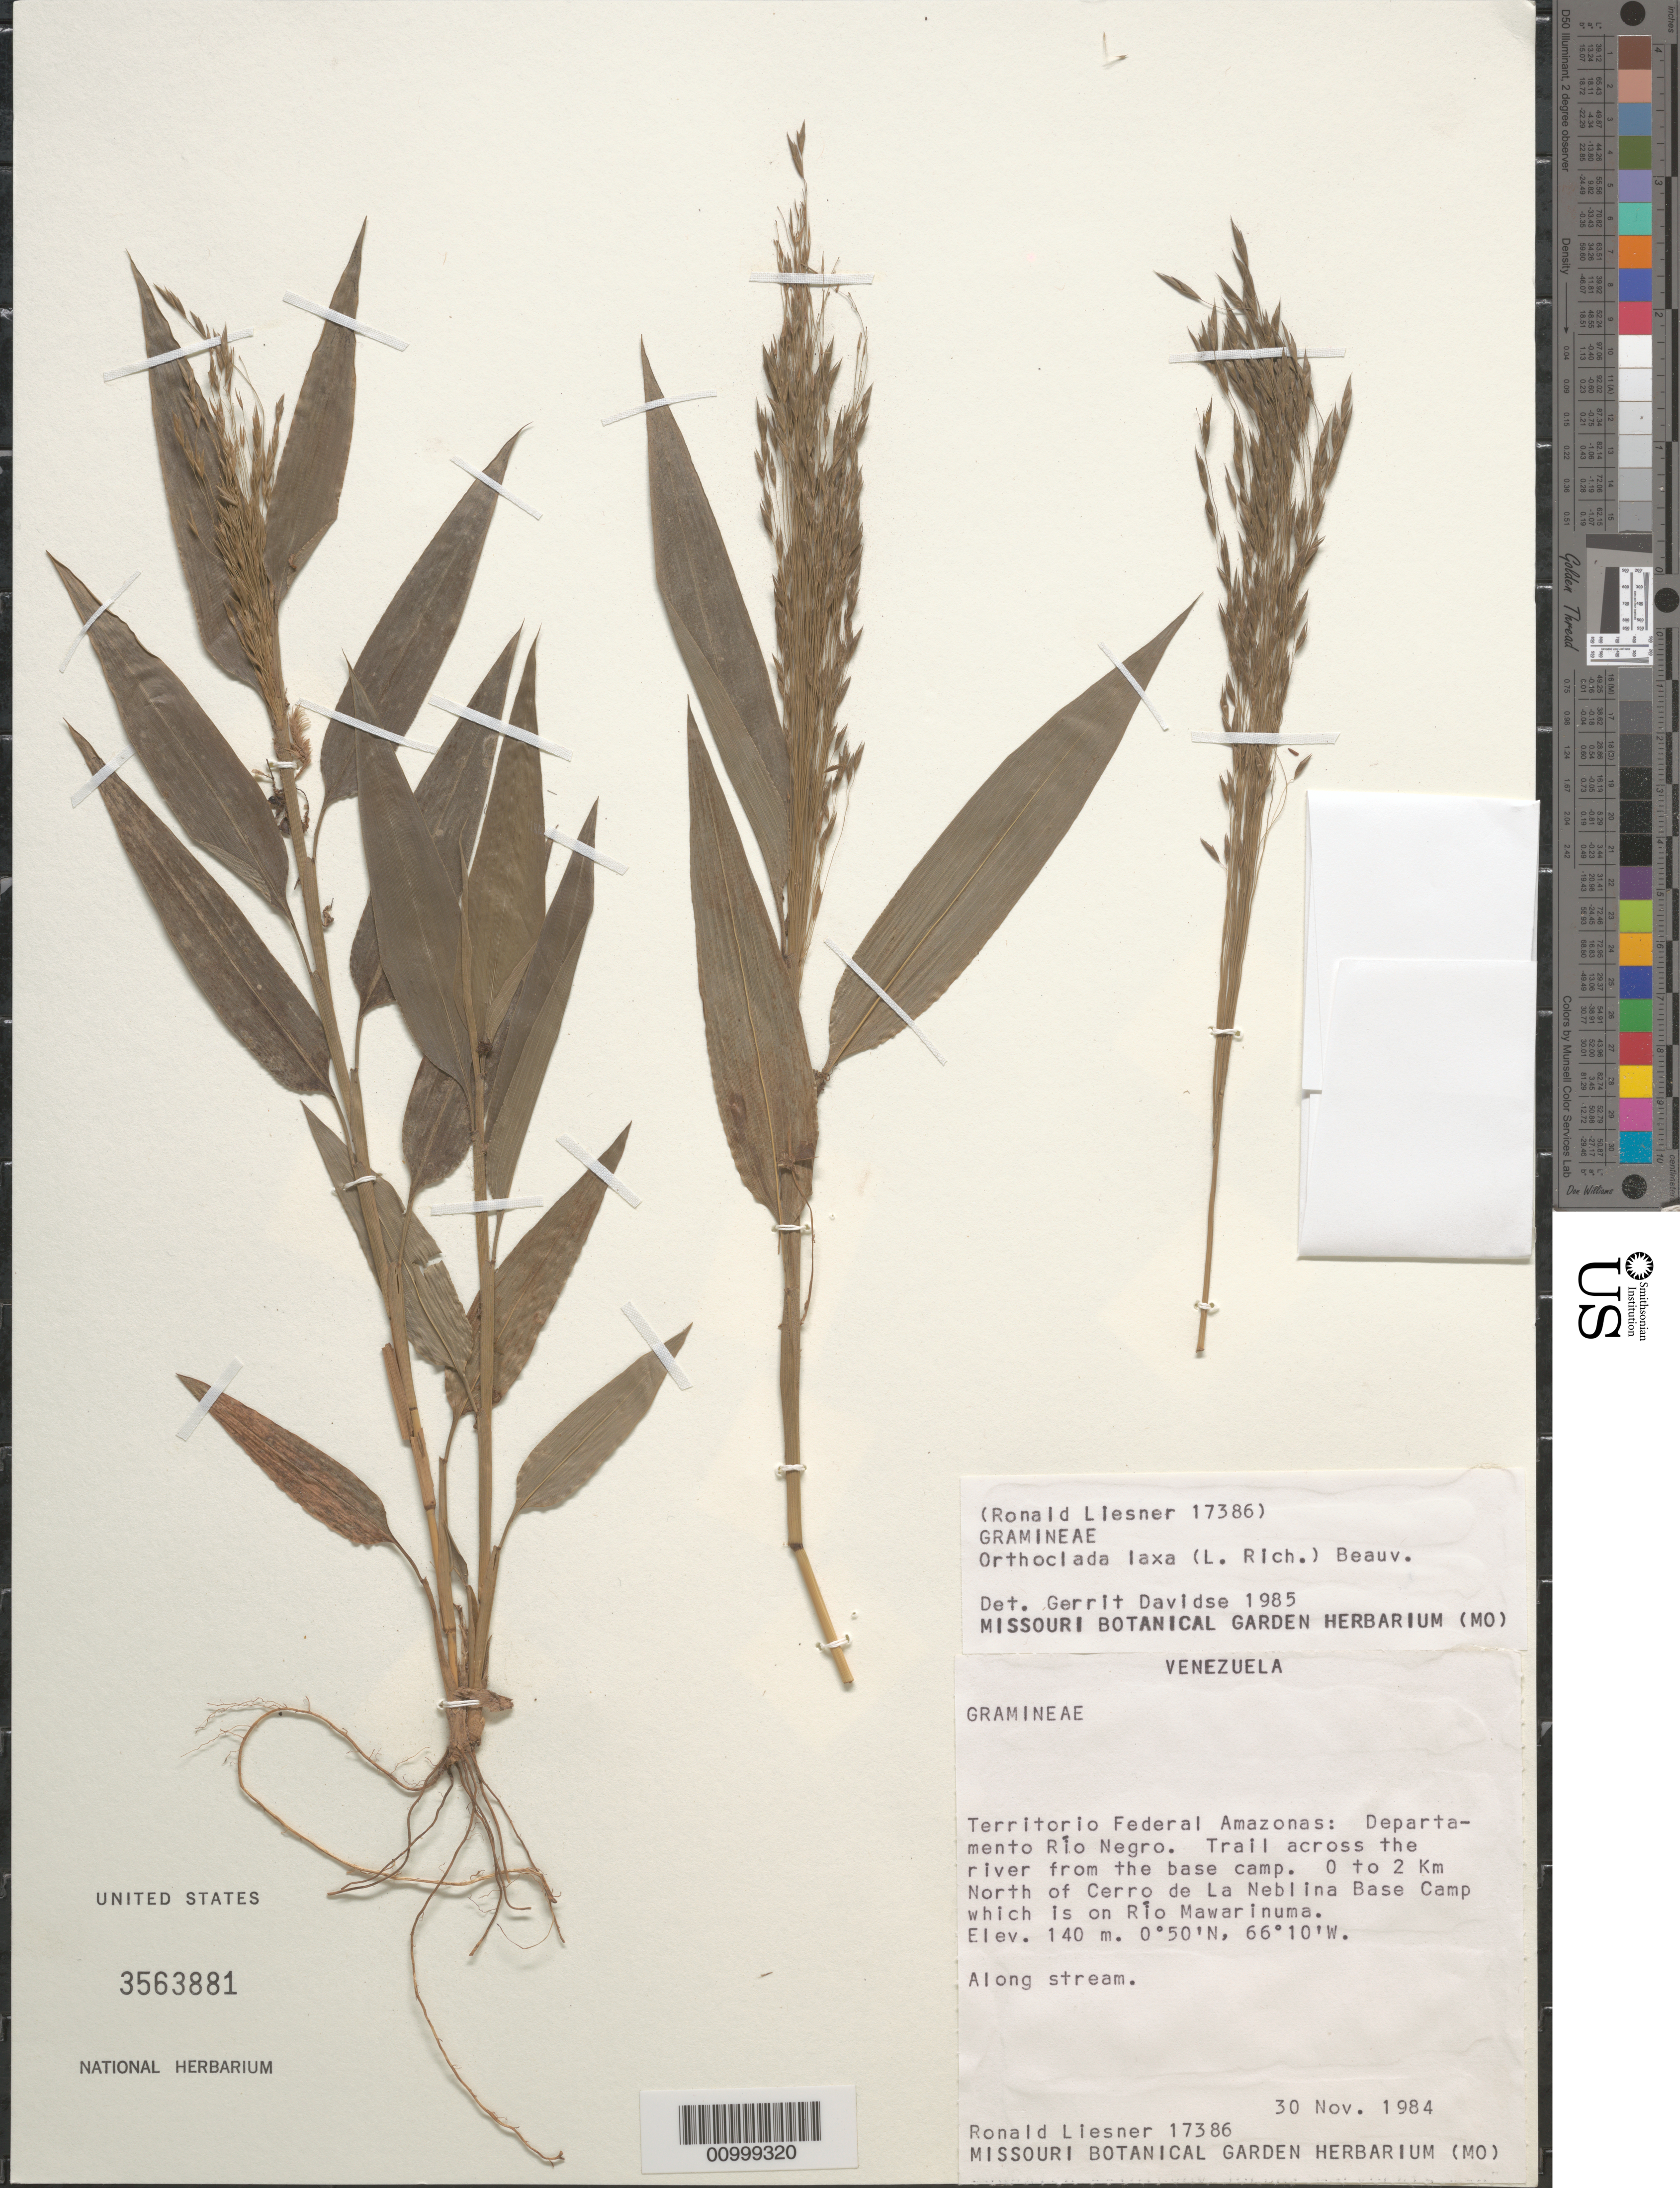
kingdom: Plantae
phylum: Tracheophyta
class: Liliopsida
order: Poales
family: Poaceae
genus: Orthoclada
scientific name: Orthoclada laxa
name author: P. Beauv.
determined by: Davidse, Gerrit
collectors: R. L. Liesner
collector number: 17386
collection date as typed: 30-Nov-84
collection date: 1984-11-30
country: Venezuela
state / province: Amazonas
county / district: Río Negro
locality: Trail across the river from the base camp. 0-2 km north of Cerro de la Neblina Base Camp on Rio Mawarinuma.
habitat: A long stream.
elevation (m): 140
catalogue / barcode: US 3563881